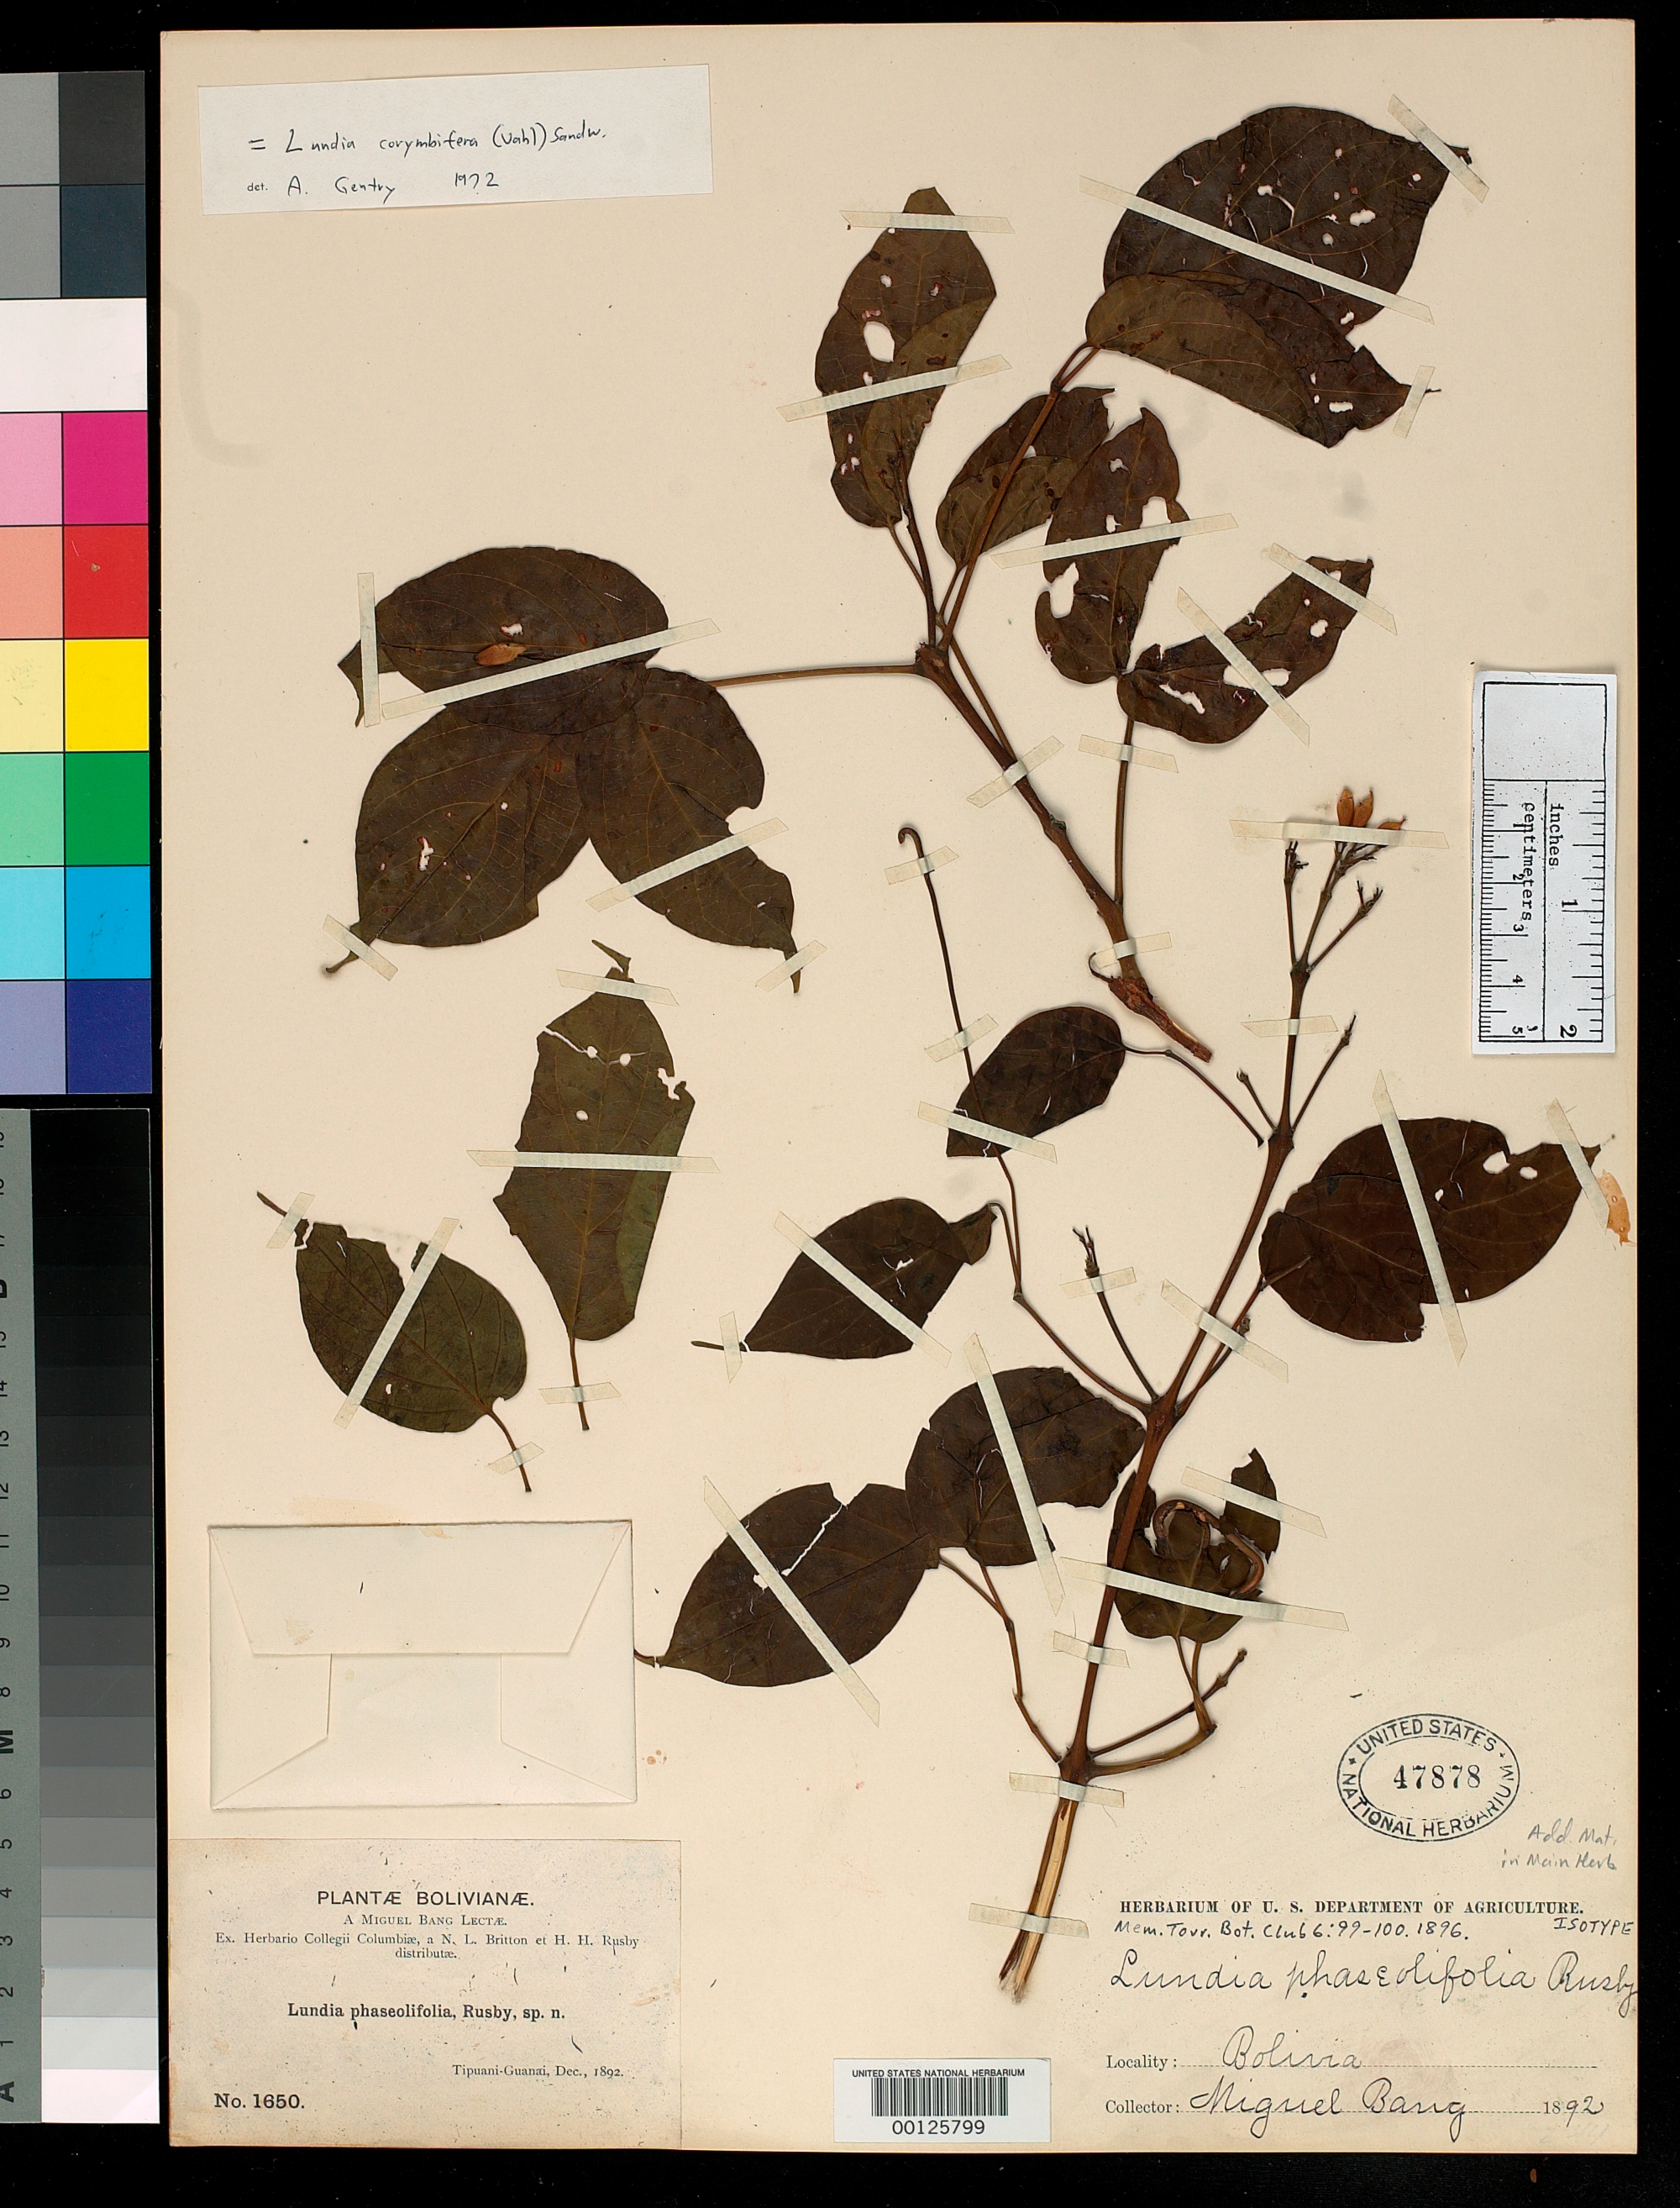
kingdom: Plantae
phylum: Tracheophyta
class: Magnoliopsida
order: Lamiales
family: Bignoniaceae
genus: Lundia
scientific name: Lundia phaseolifolia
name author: Rusby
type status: Syntype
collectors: M. Bang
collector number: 1650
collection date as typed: Dec 1892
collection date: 1892-12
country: Bolivia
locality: Tipuani - Guanai.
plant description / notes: Annotated by M. Kaehler (SPF, 2010) as "duplicate of the lectotype (NY)".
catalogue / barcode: US 47878